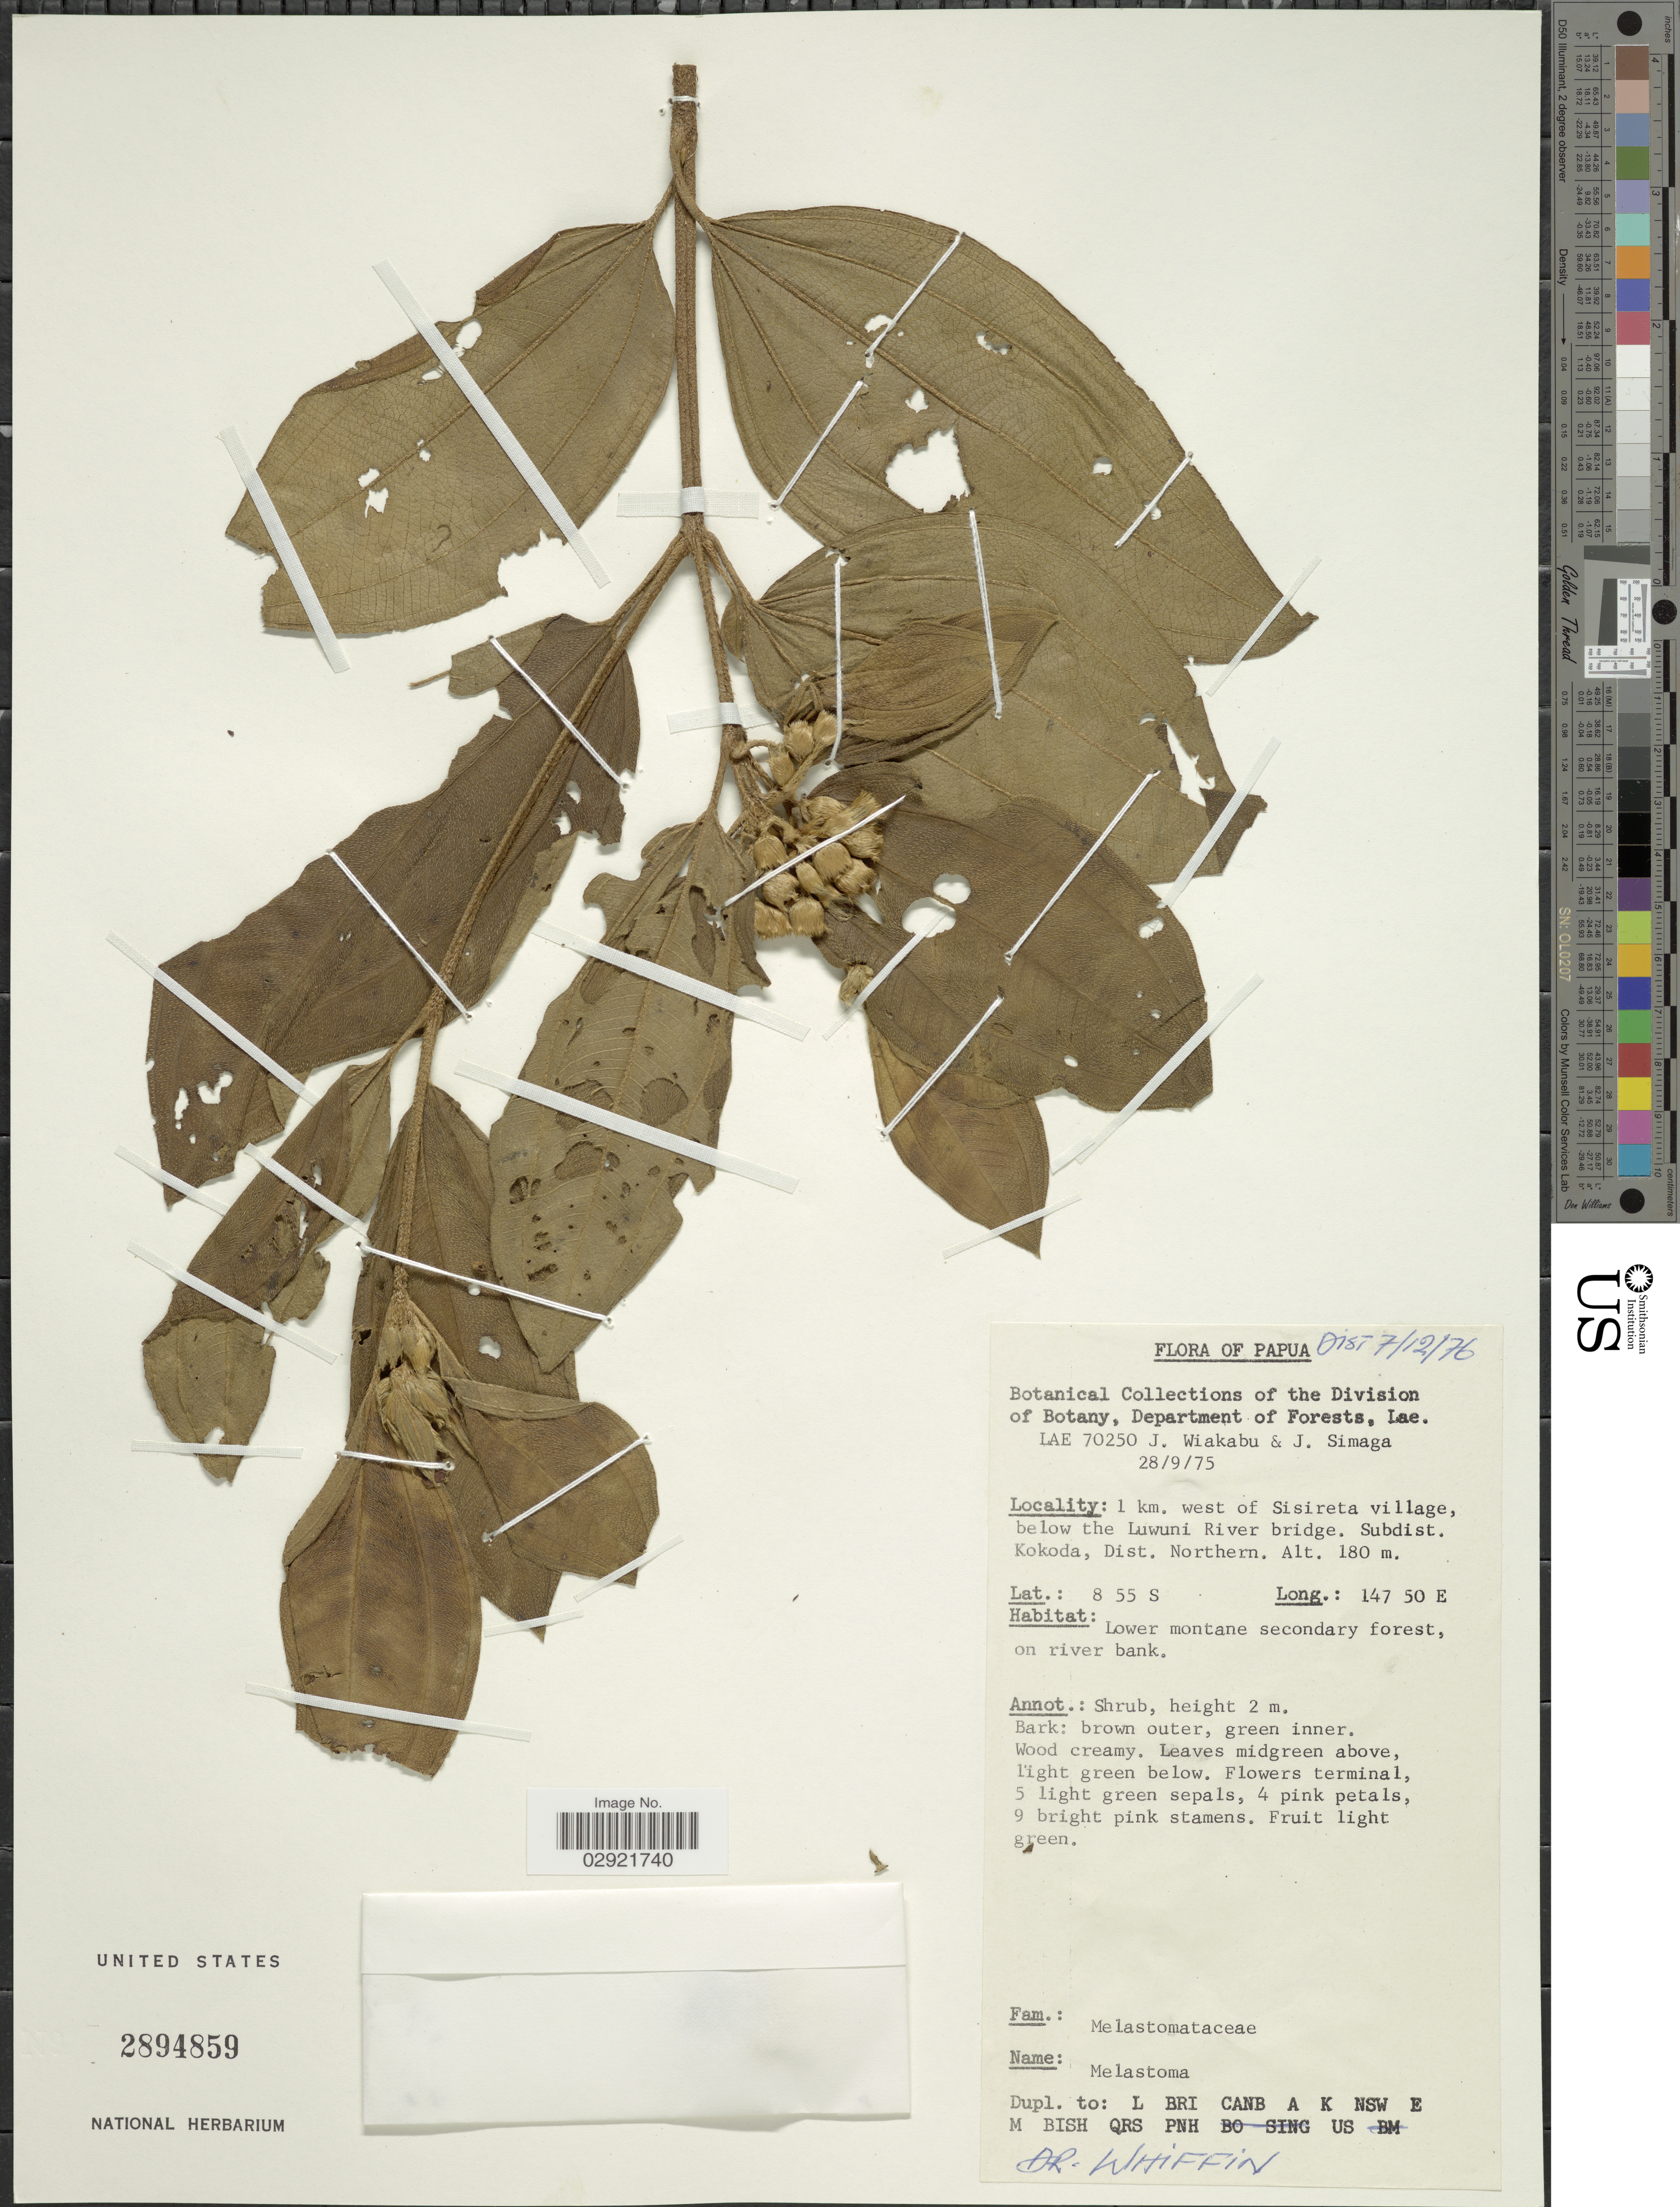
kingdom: Plantae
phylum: Tracheophyta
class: Magnoliopsida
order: Myrtales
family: Melastomataceae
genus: Melastoma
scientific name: Melastoma sp.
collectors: J. Wiakabu & J. Simaga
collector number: LAE70250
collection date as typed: Transcribed d/m/y: 28/9/75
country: Papua New Guinea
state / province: Northern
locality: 1 km. west of Sisireta village, below the Luwuni River bridge. Subdist. Kokoda, Dist. Northern.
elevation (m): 180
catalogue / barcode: US 2894859